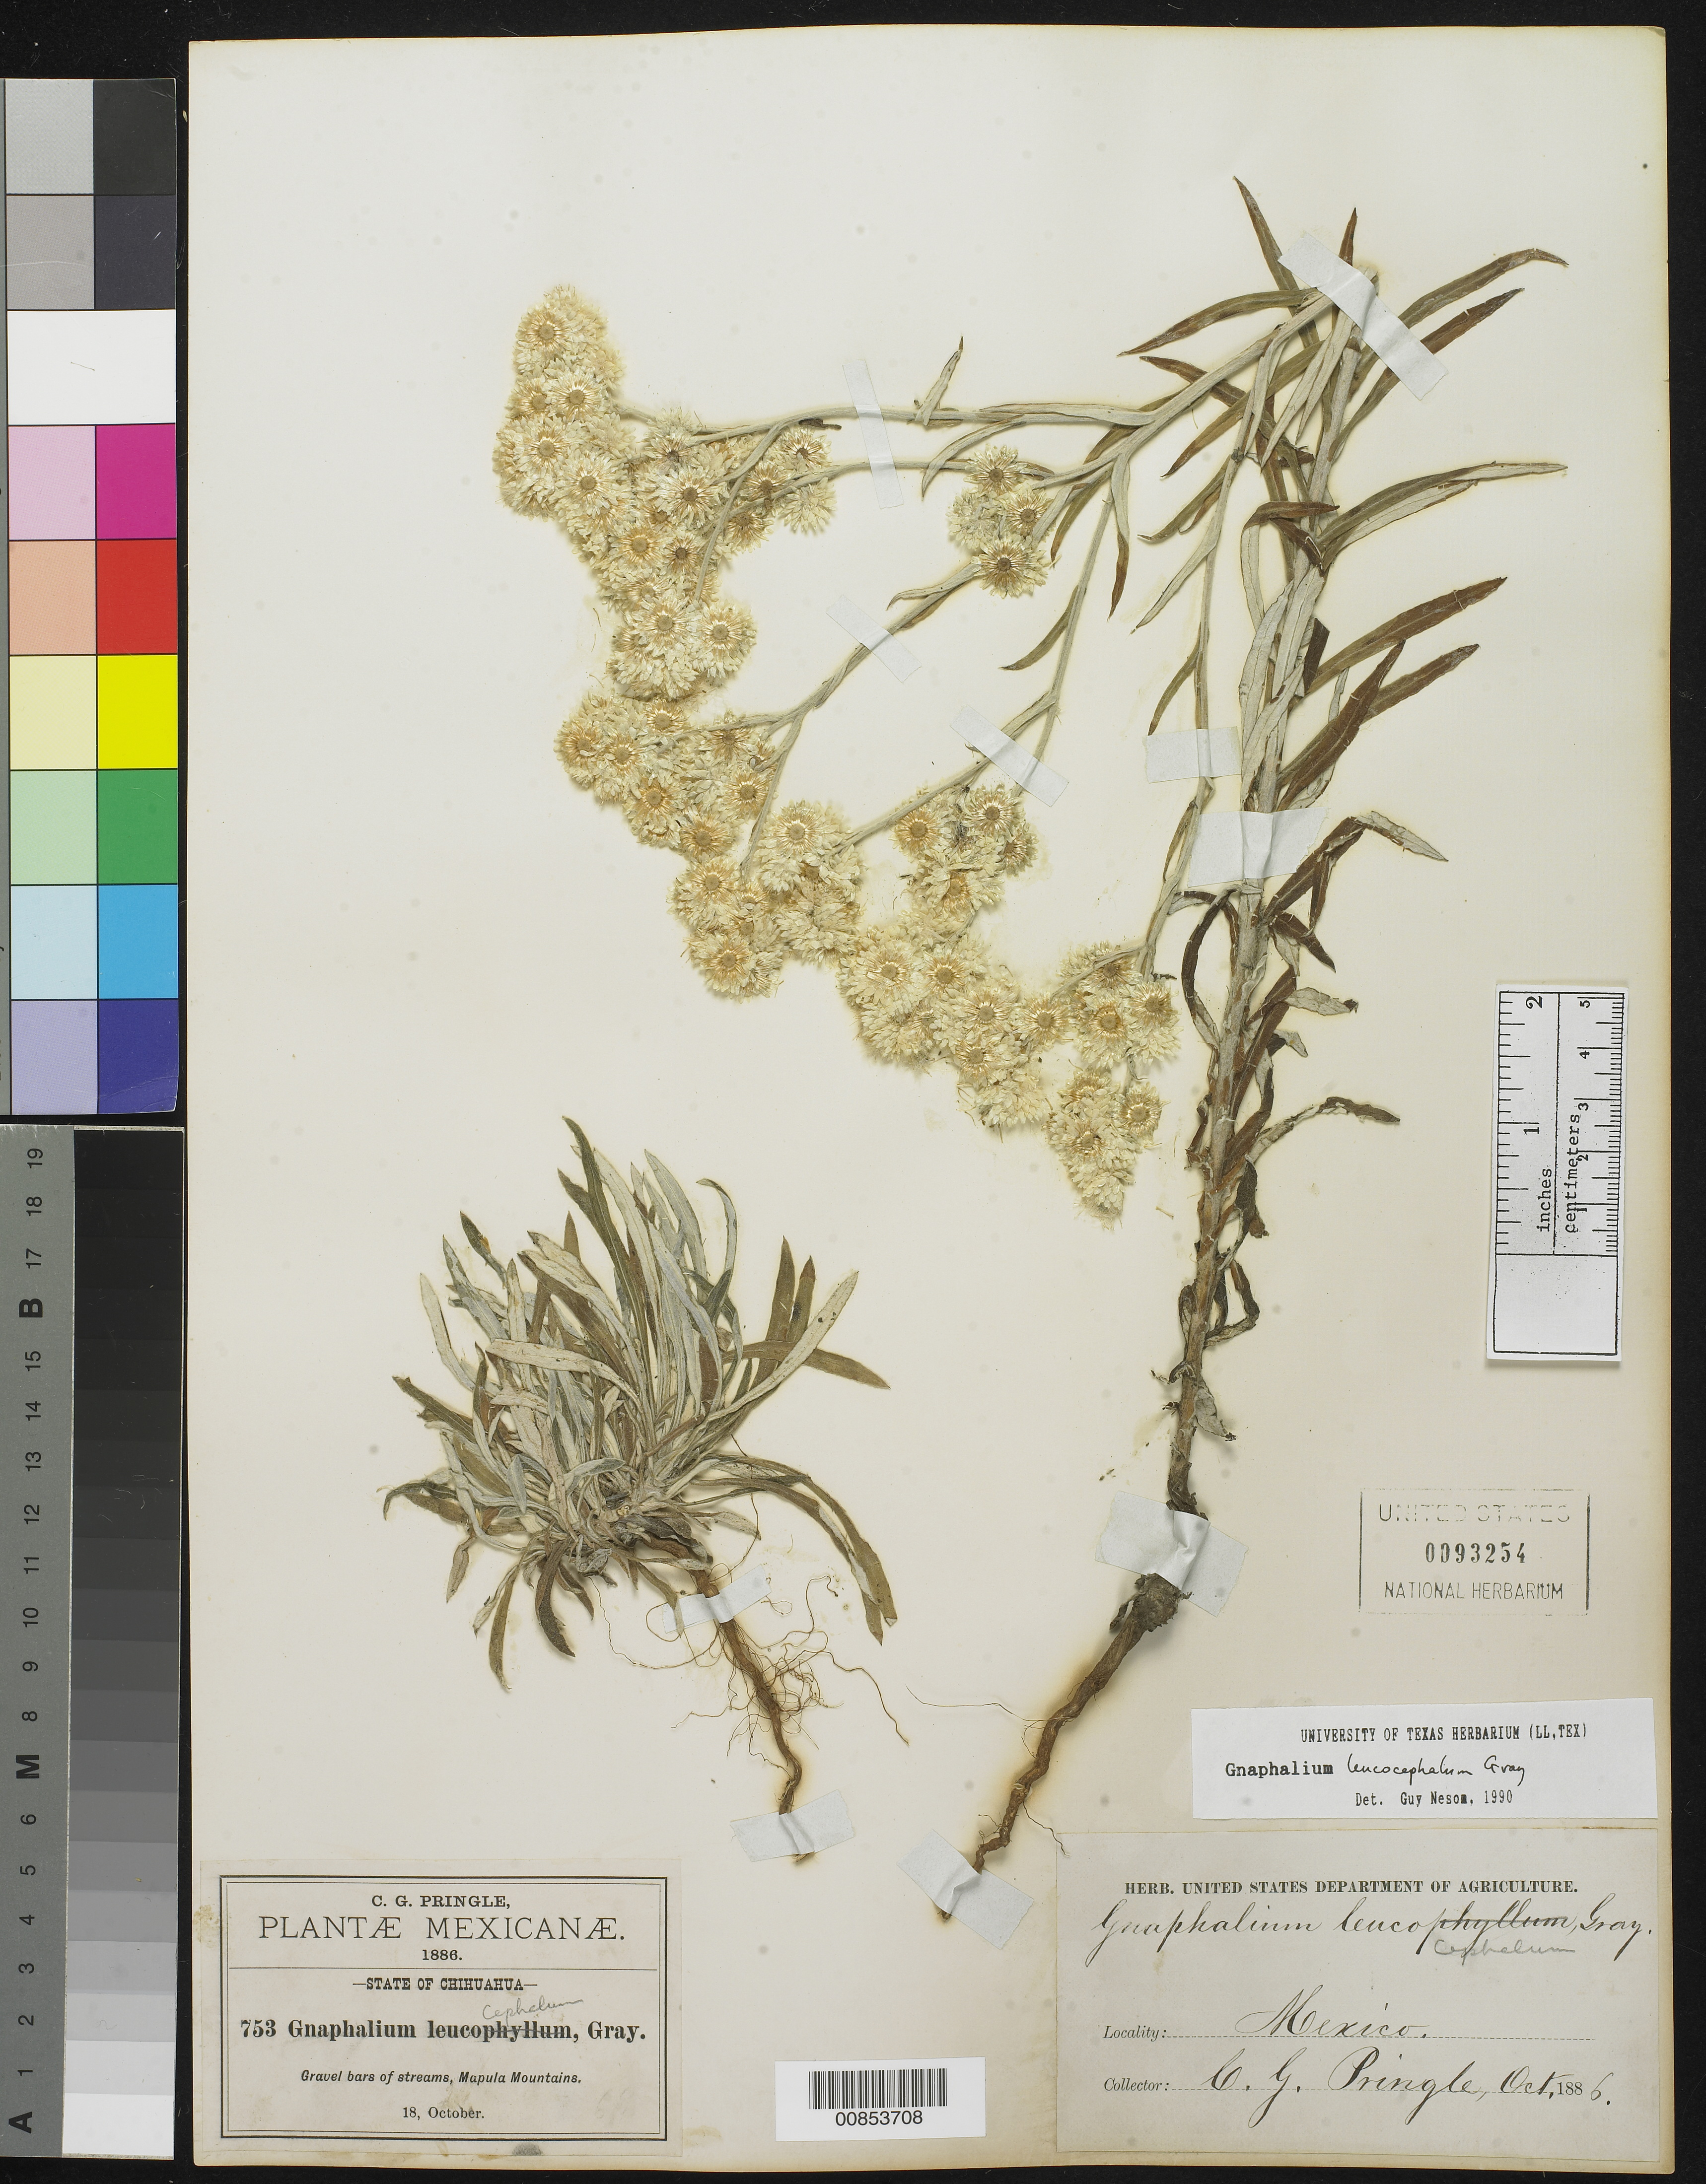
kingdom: Plantae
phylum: Tracheophyta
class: Magnoliopsida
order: Asterales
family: Asteraceae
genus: Gnaphalium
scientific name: Gnaphalium leucocephalum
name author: A. Gray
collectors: C. G. Pringle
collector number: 753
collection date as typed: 18 Oct 1886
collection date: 1886-10-18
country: Mexico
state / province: Chihuahua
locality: Mapula Mountains.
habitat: Gravel bars of streams.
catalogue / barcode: US 93254